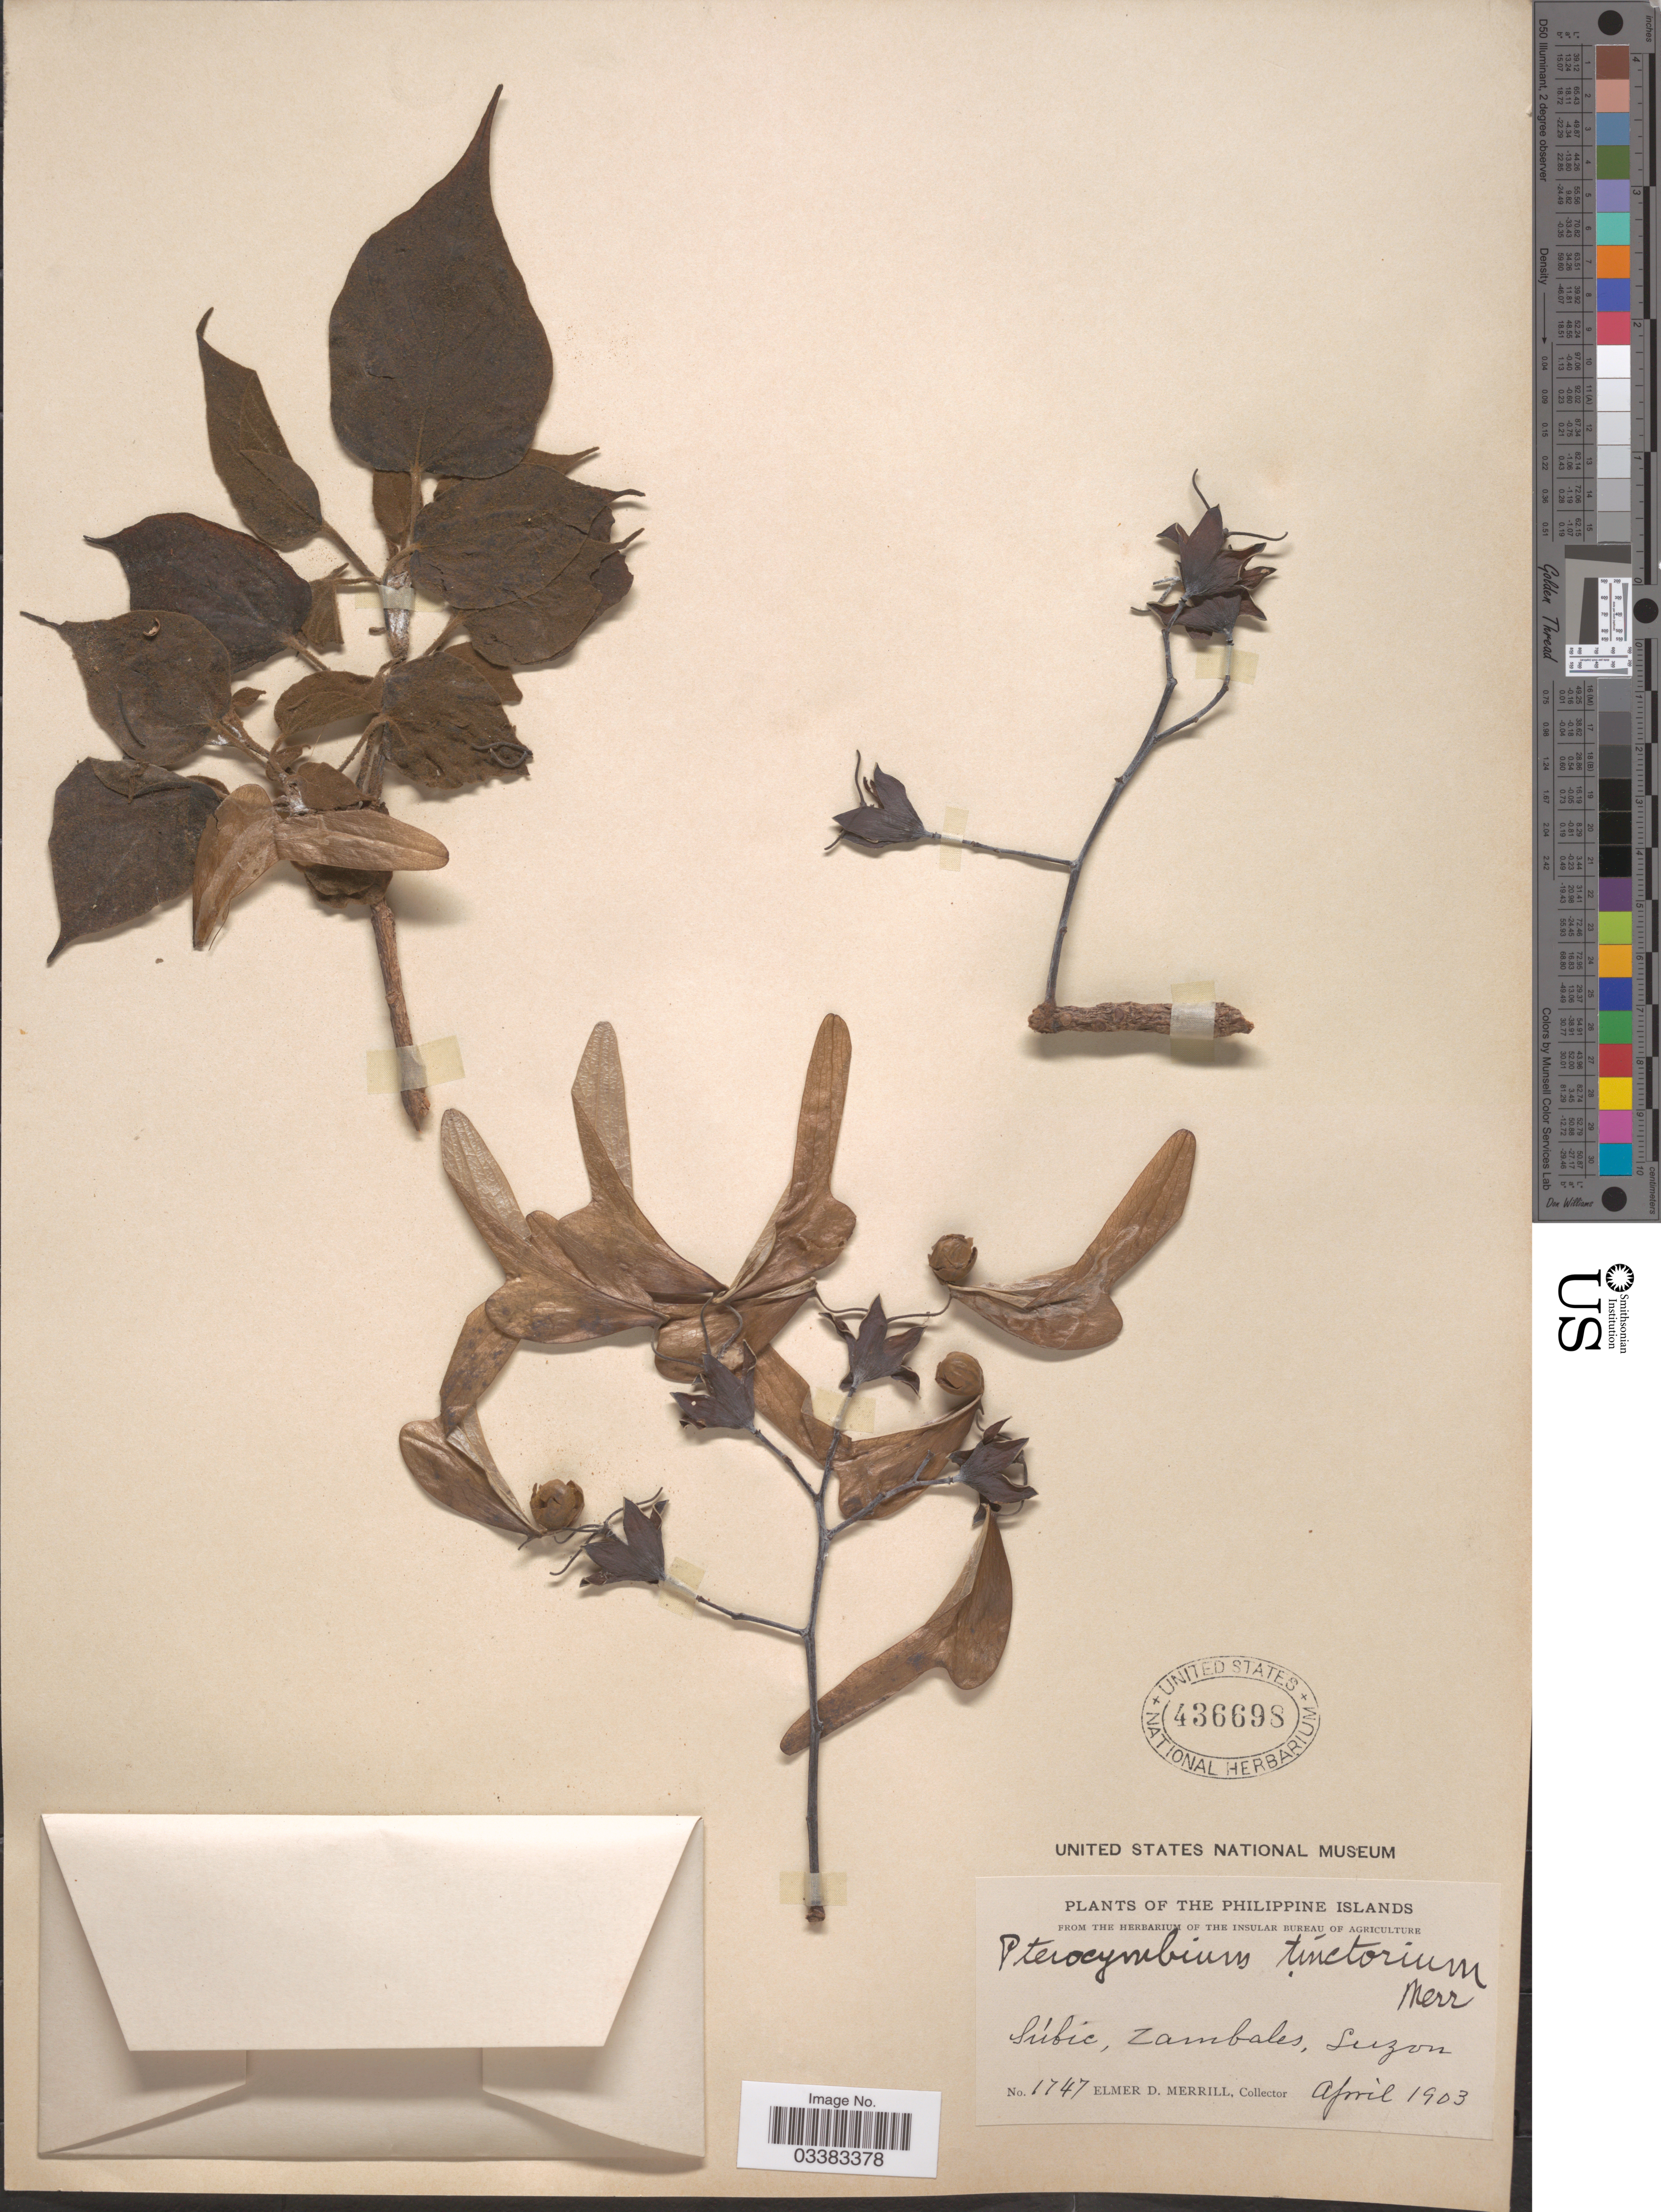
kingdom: Plantae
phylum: Tracheophyta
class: Magnoliopsida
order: Malvales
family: Malvaceae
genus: Pterocymbium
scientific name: Pterocymbium tinctorium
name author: Merr.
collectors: E. D. Merrill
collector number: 1747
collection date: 1903-04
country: Philippines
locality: The Philippine Islands. Súbic, Zambales, Luzon.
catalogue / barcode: US 436698